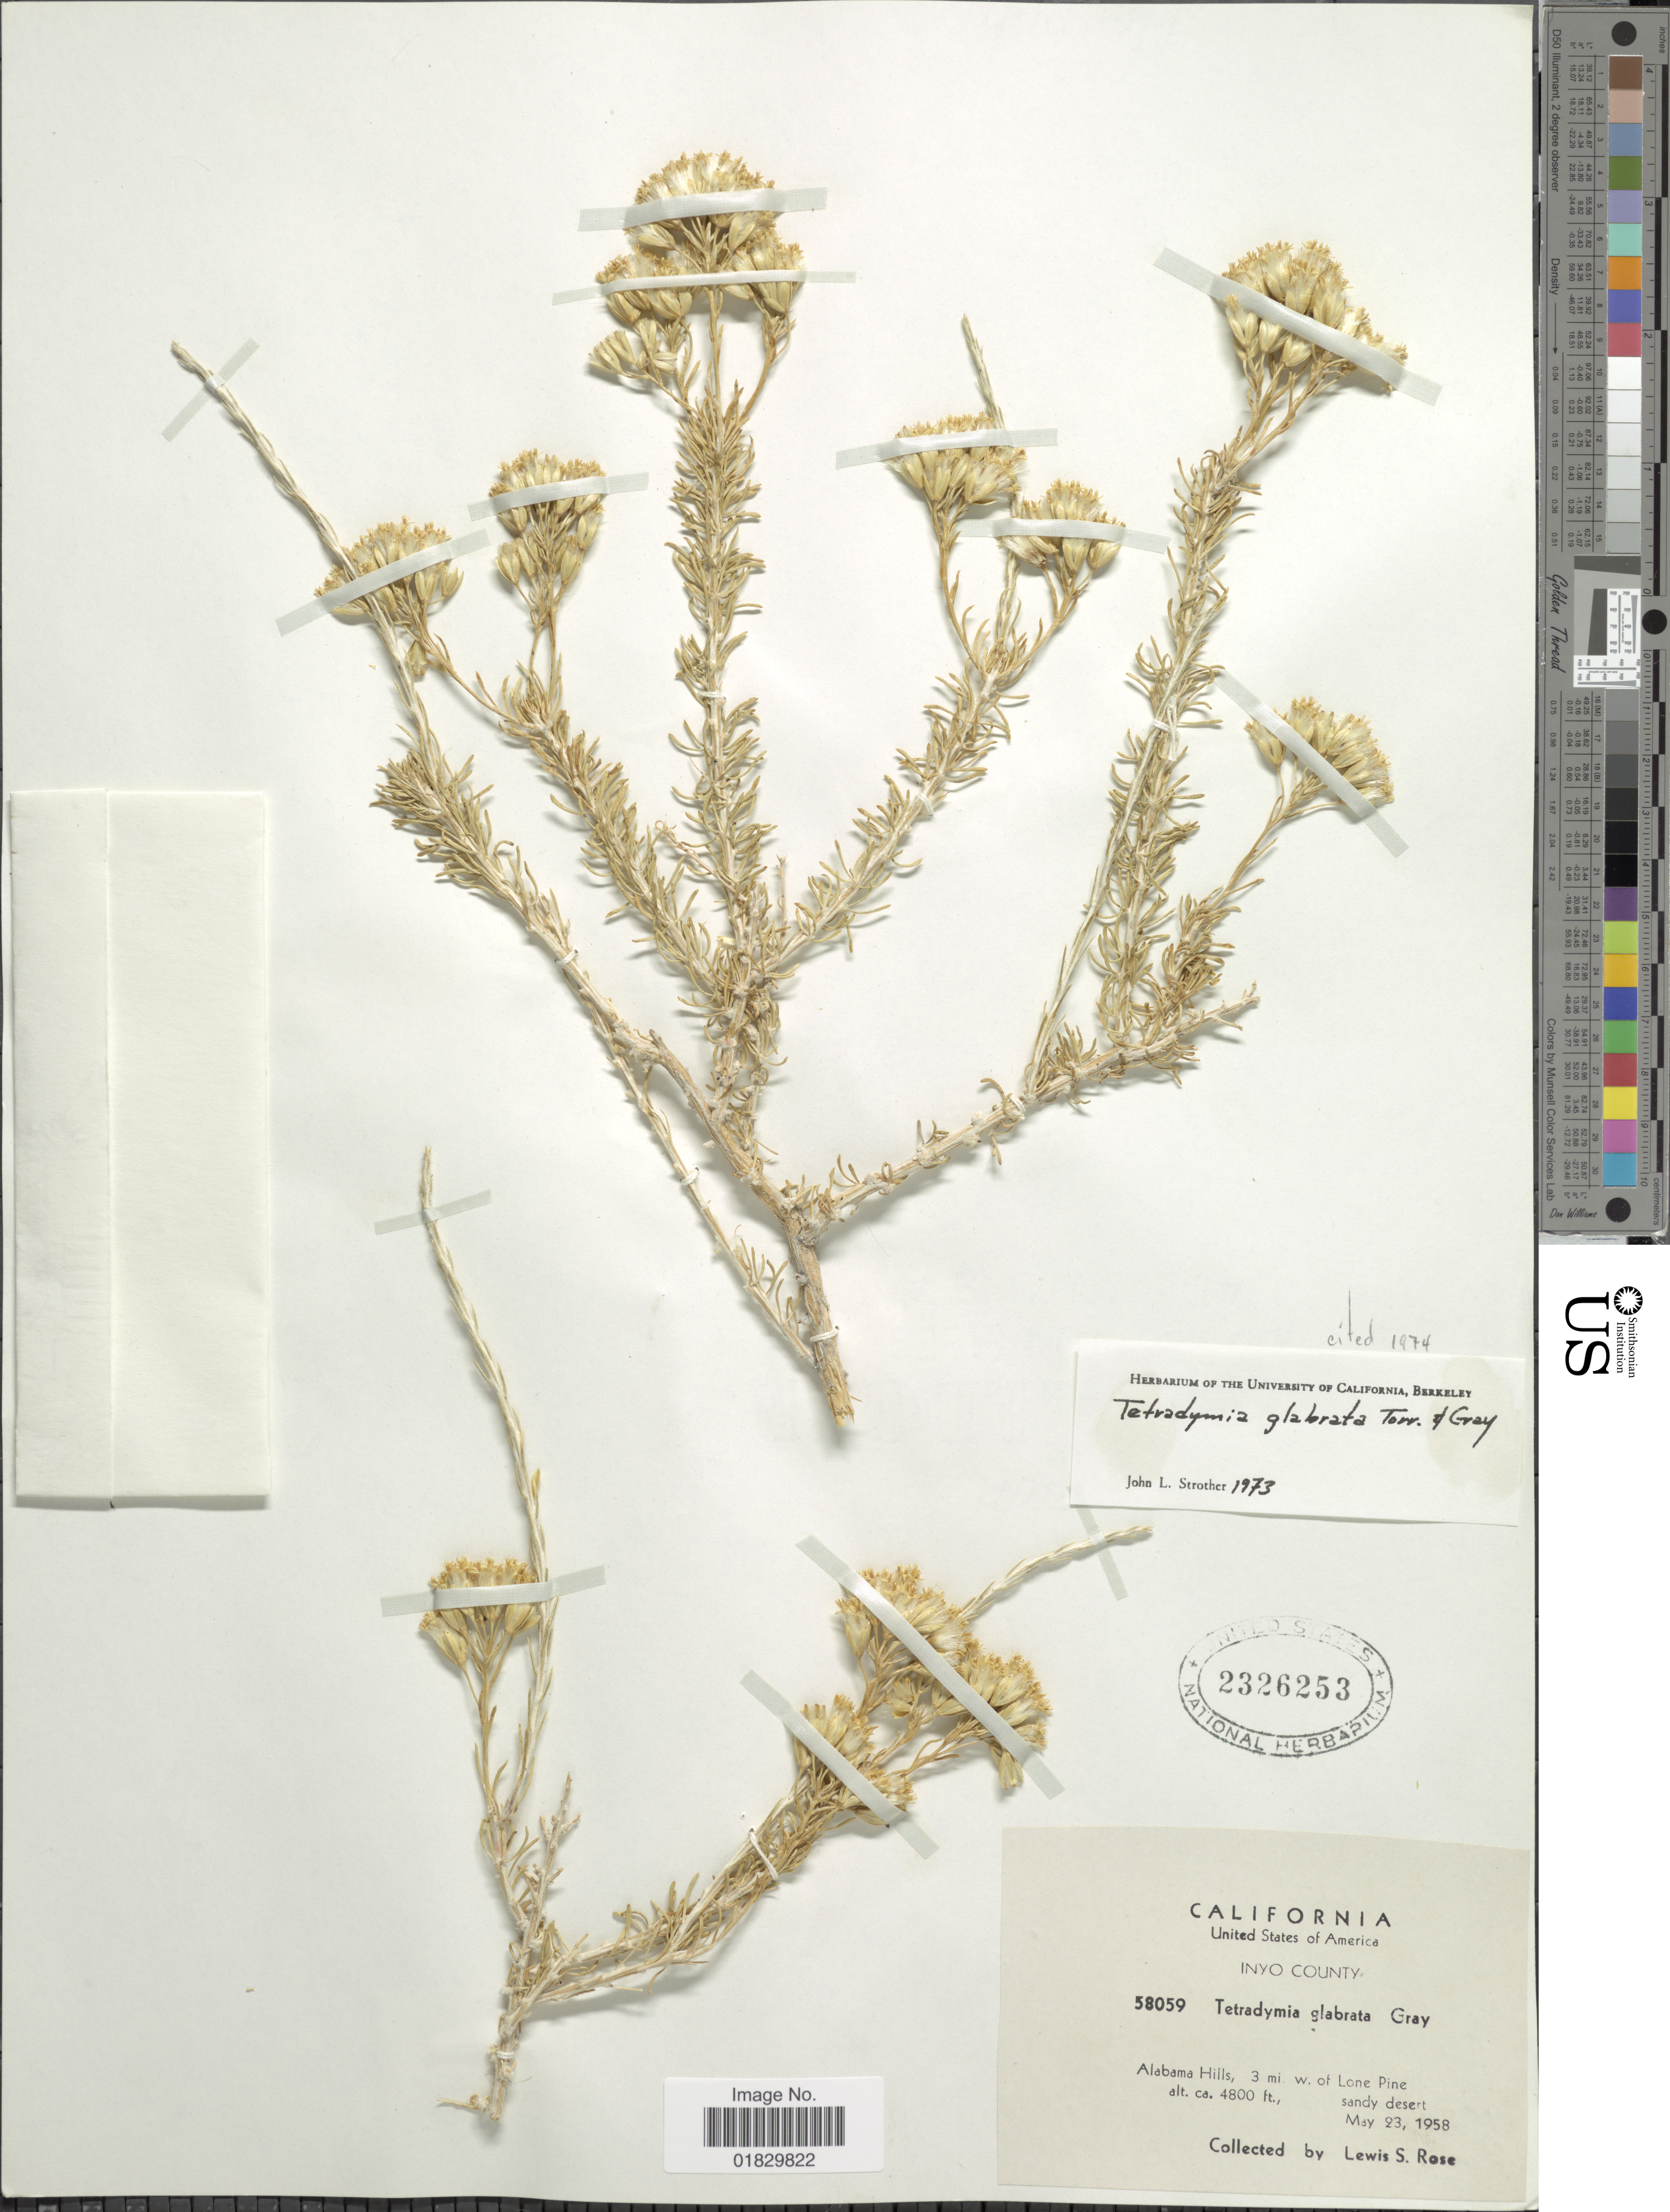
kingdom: Plantae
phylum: Tracheophyta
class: Magnoliopsida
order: Asterales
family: Asteraceae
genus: Tetradymia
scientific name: Tetradymia glabrata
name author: Torr. & A. Gray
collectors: L. S. Rose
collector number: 58059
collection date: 1958-05-23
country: United States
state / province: California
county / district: Inyo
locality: Inyo County, Alabama Hills, 3 mi. w. of Lone Pine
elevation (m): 1463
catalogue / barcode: US 2326253